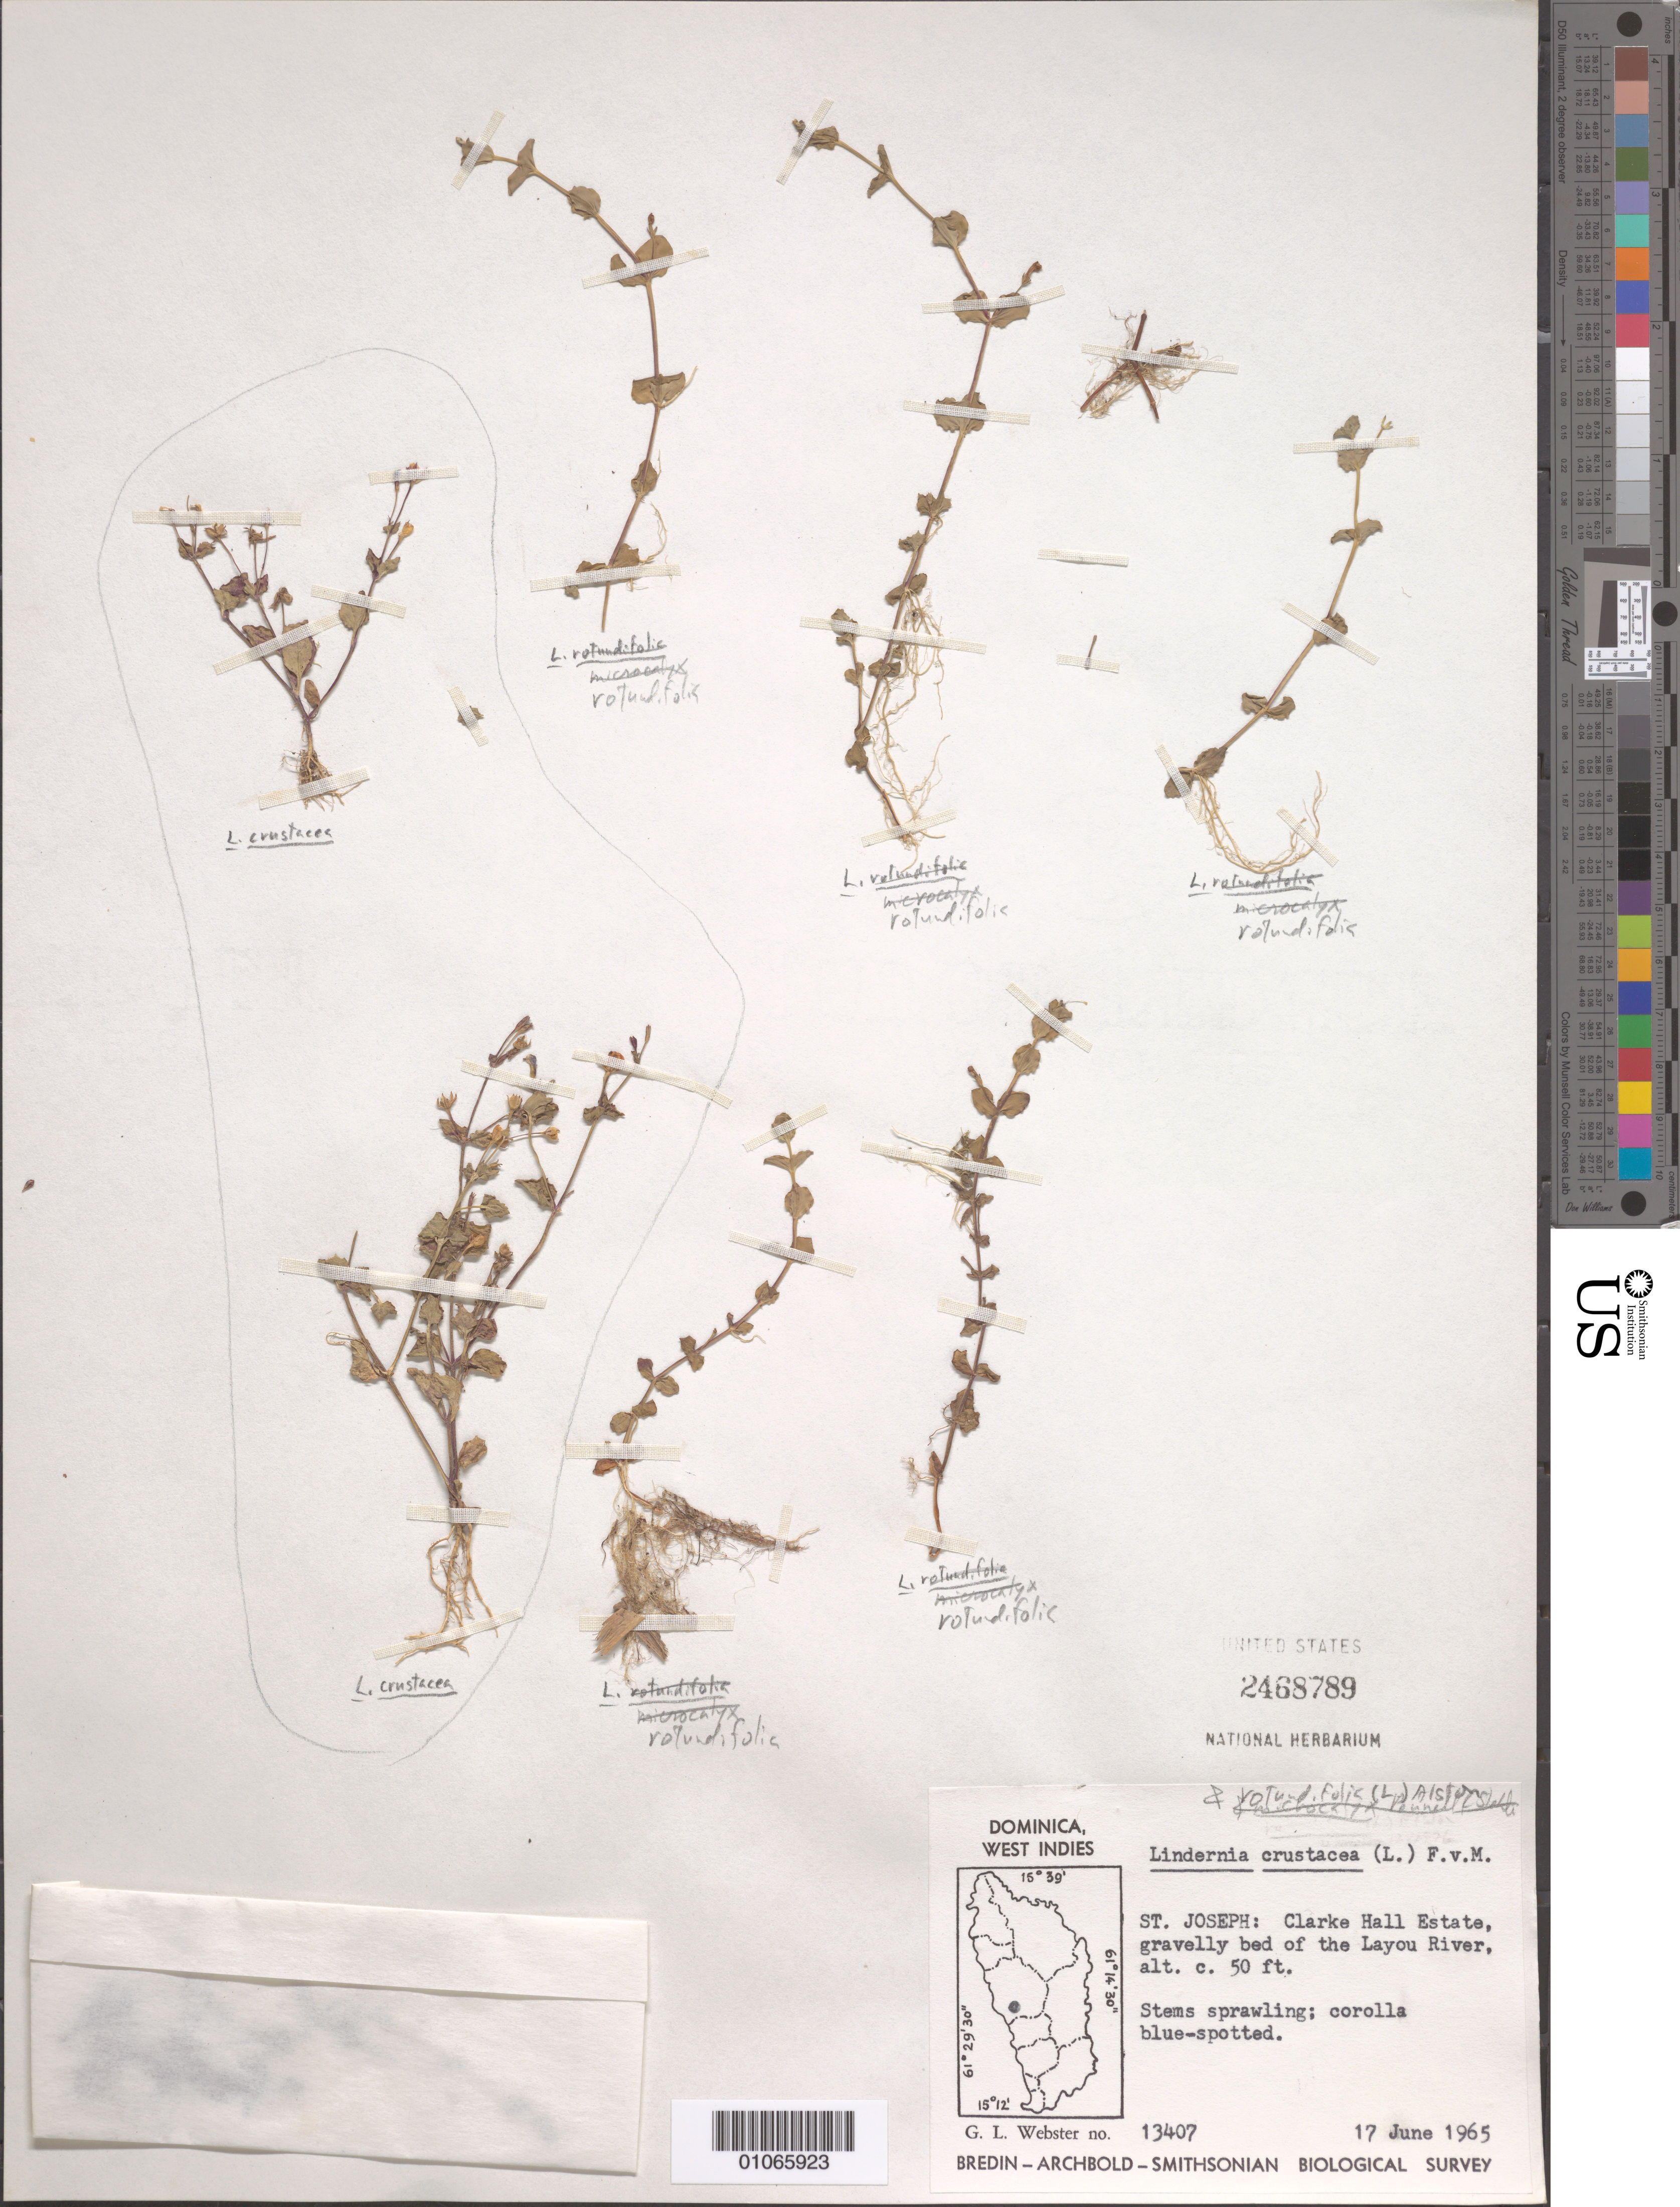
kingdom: Plantae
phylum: Tracheophyta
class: Magnoliopsida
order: Lamiales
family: Linderniaceae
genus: Lindernia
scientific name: Lindernia rotundifolia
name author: (L.) Alston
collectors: G. L. Webster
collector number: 13407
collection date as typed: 17 Jun 1965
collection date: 1965-06-17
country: Dominica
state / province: St. Joseph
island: Dominica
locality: Clarke Hall Estate, gravelly bed of the Layou River.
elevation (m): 15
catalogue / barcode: US 2468789